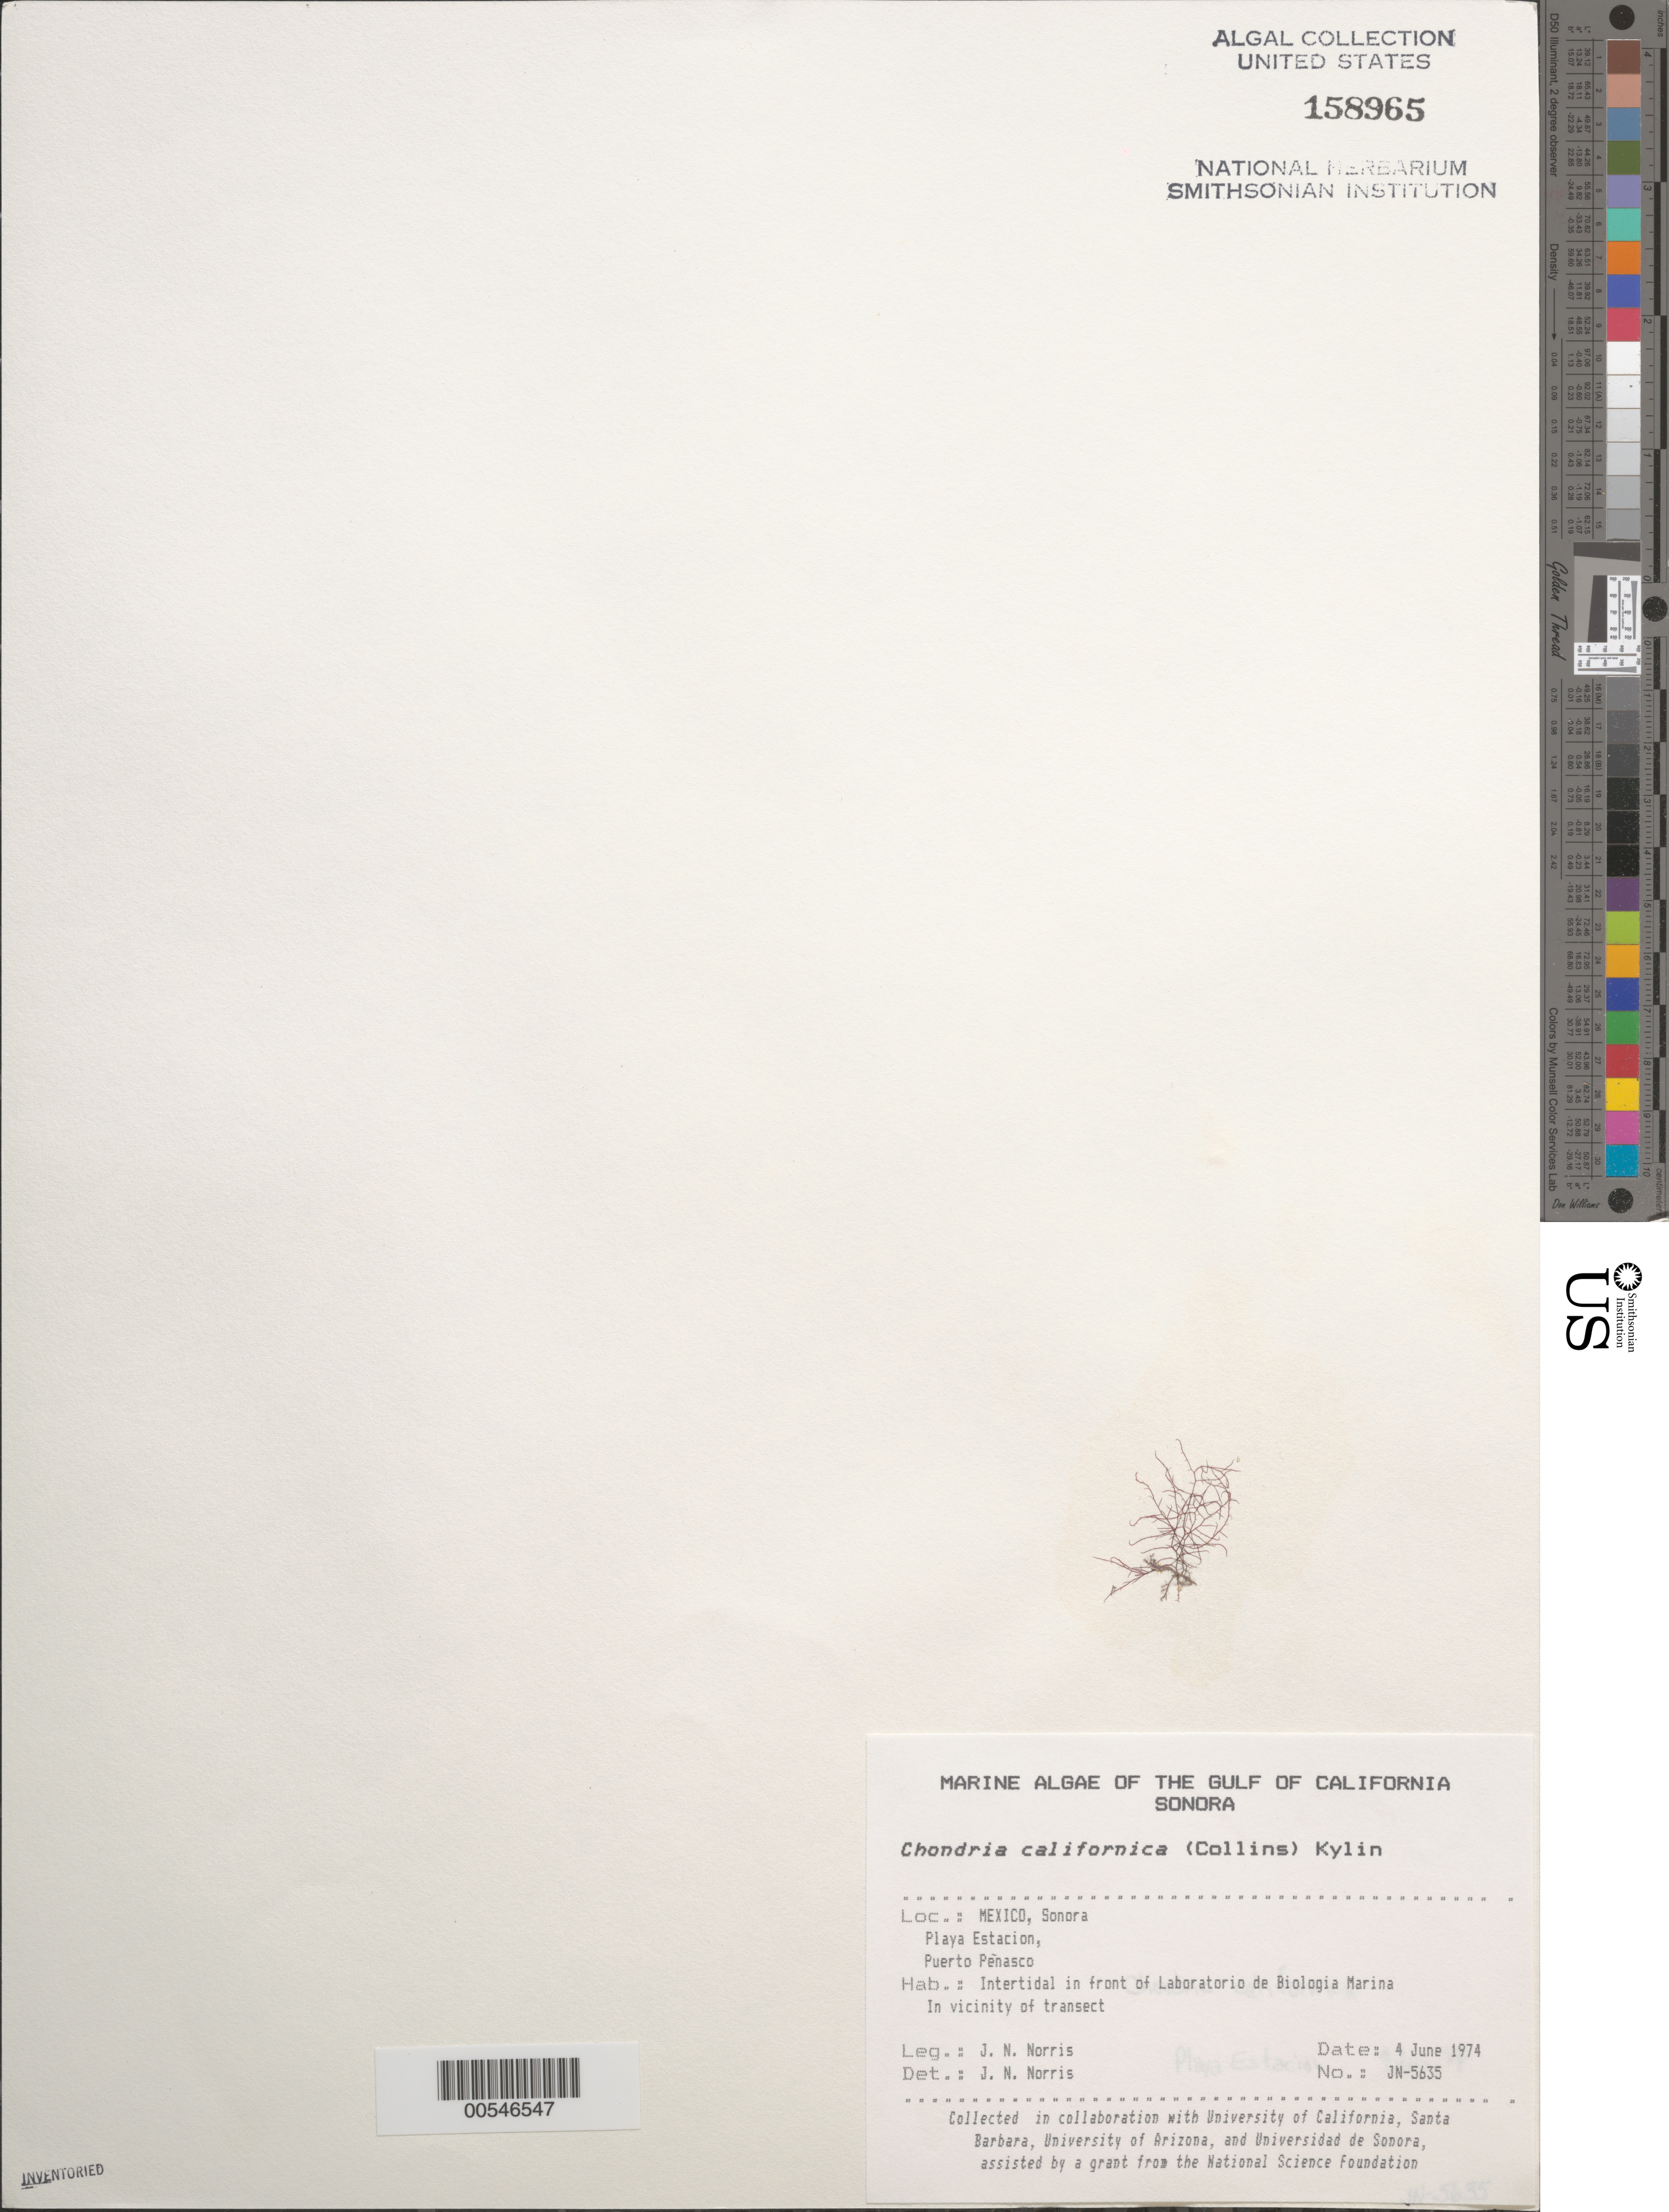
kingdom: Plantae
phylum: Rhodophyta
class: Florideophyceae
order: Ceramiales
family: Rhodomelaceae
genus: Chondria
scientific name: Chondria acrorhizophora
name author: Setch. & N.L. Gardner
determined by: Algae name updating Project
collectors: J. N. Norris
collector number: JN-5635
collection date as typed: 04 Jun 1974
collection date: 1974-06-04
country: Mexico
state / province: Sonora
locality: Playa Estacion, Puerto Penasco, Laboratorio de Biologia Marina shore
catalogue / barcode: US 158965